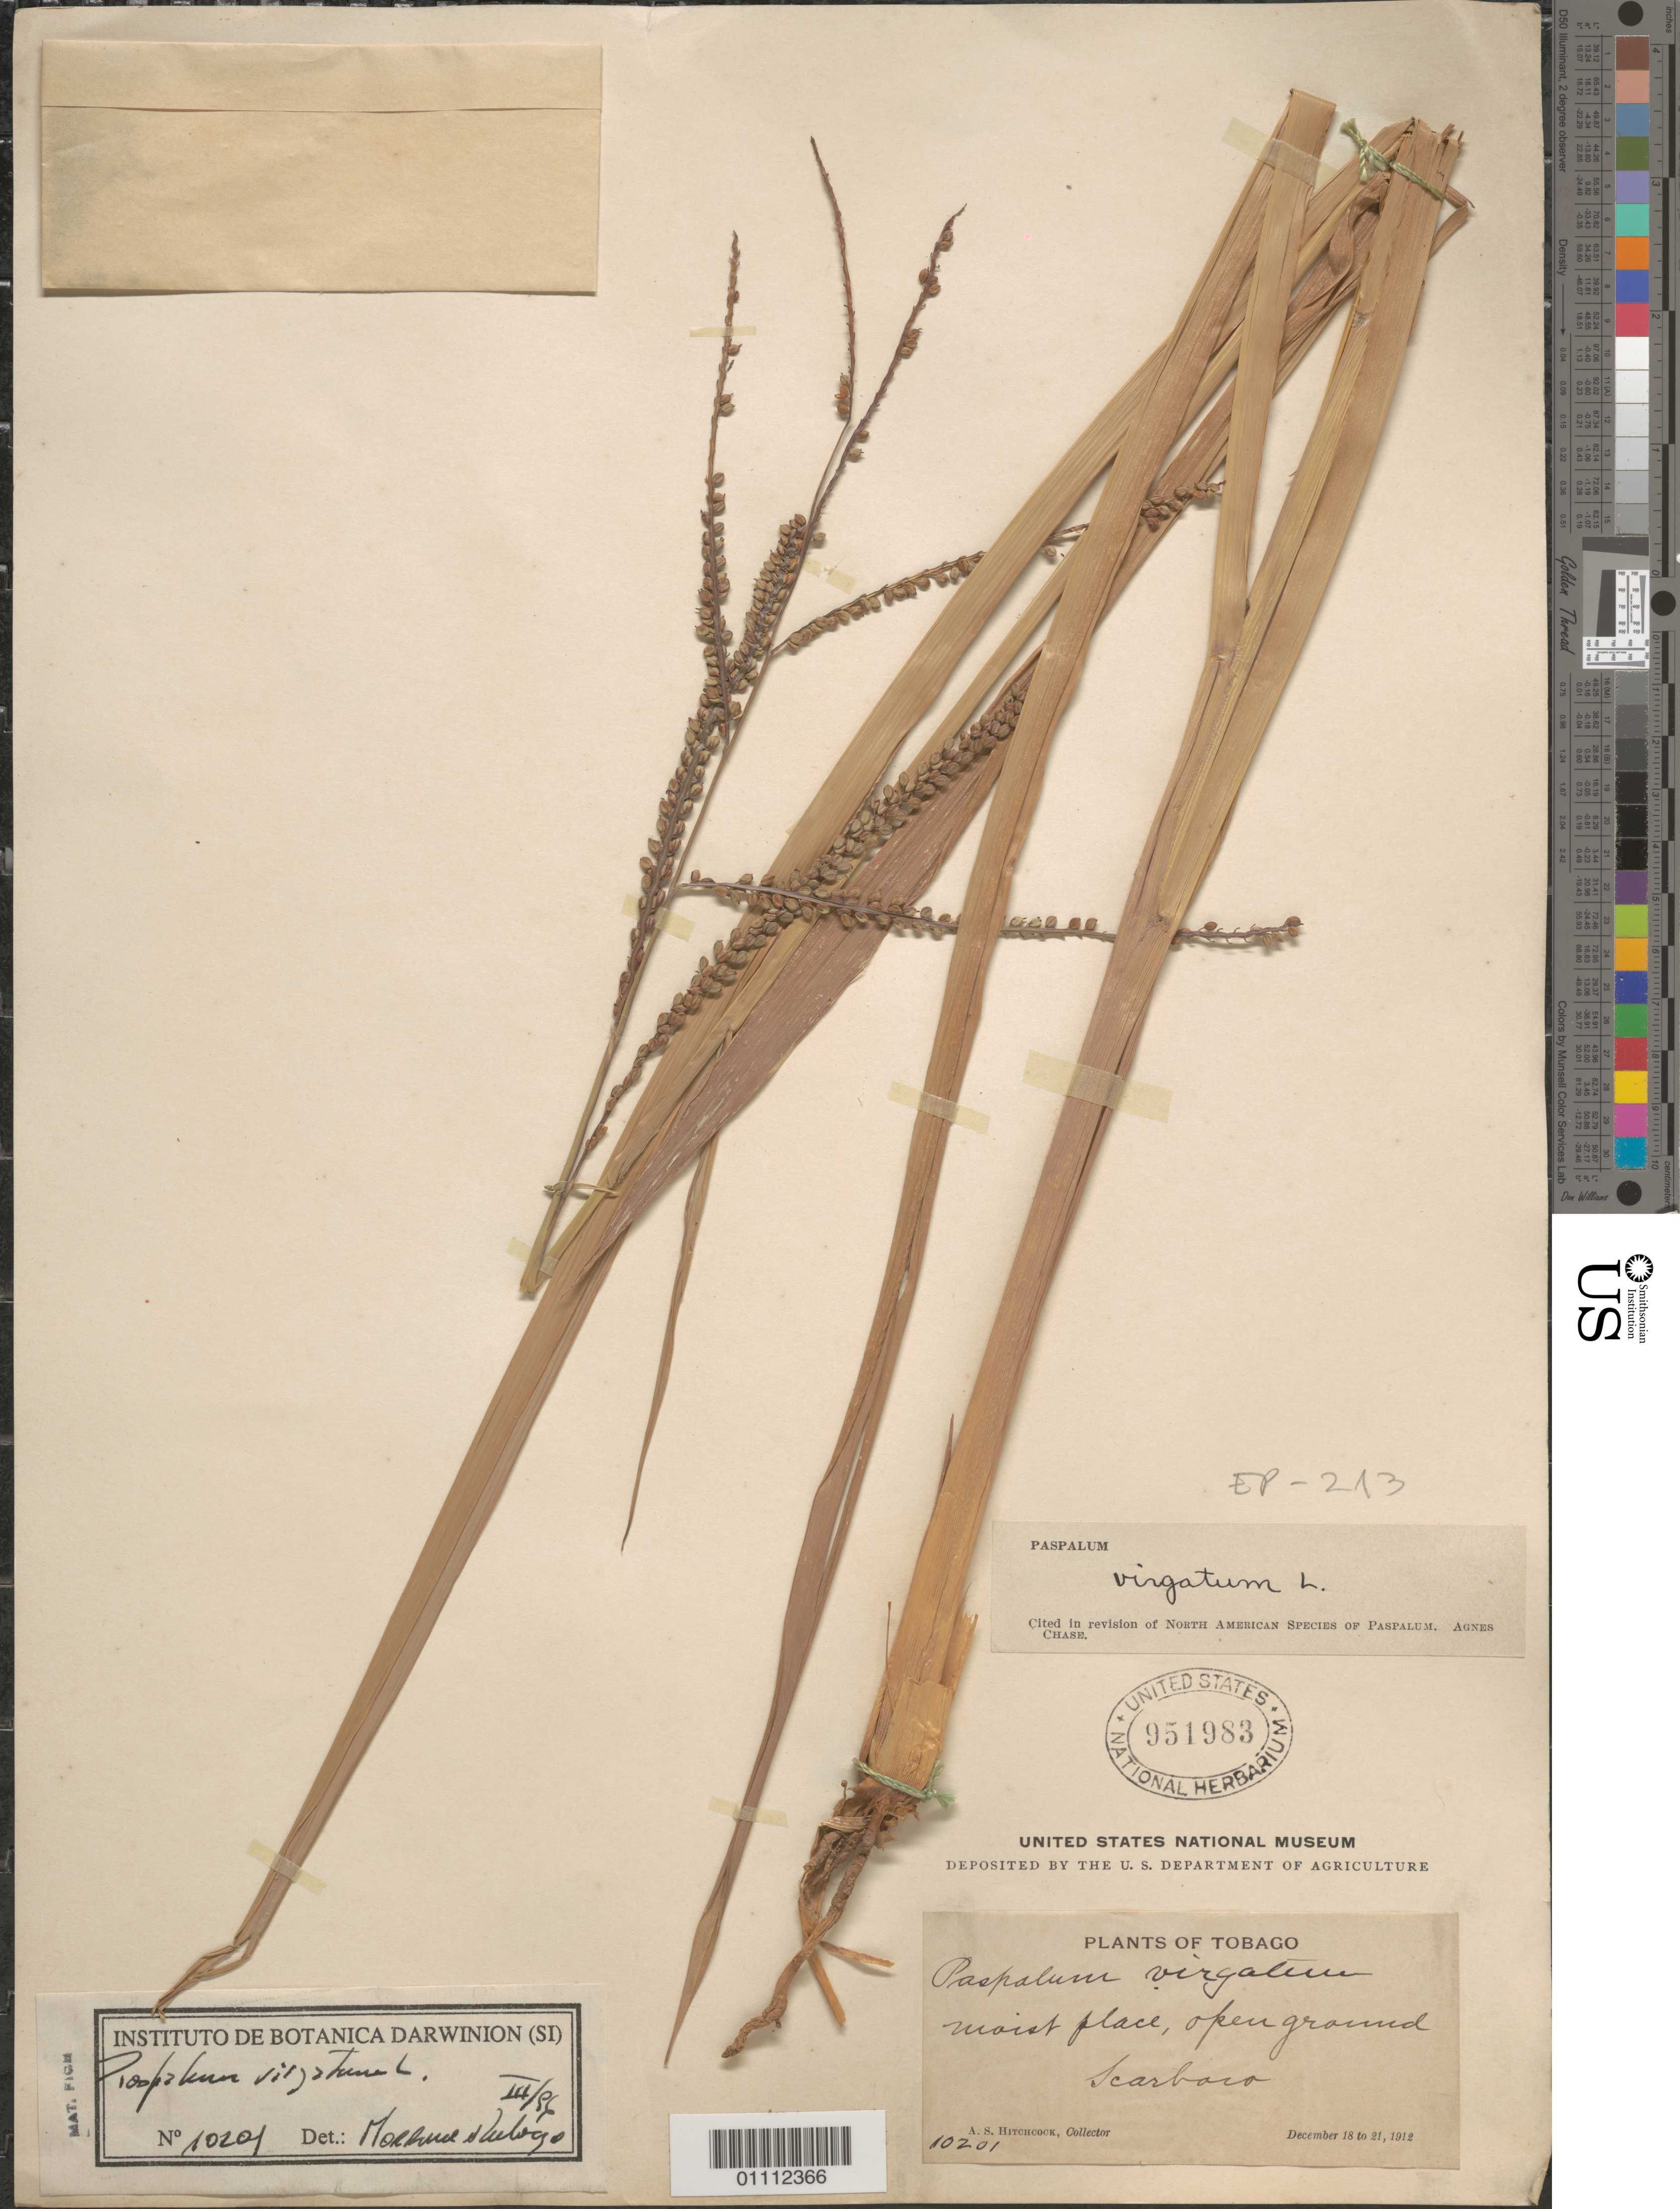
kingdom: Plantae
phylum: Tracheophyta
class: Liliopsida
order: Poales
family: Poaceae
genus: Paspalum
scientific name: Paspalum virgatum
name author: L.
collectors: A. S. Hitchcock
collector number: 10201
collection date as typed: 18 Dec 1912 to 21 Dec 1912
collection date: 1912-12-18/1912-12-21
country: Trinidad and Tobago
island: Tobago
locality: Scarboca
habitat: Moist place, open ground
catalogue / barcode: US 951983